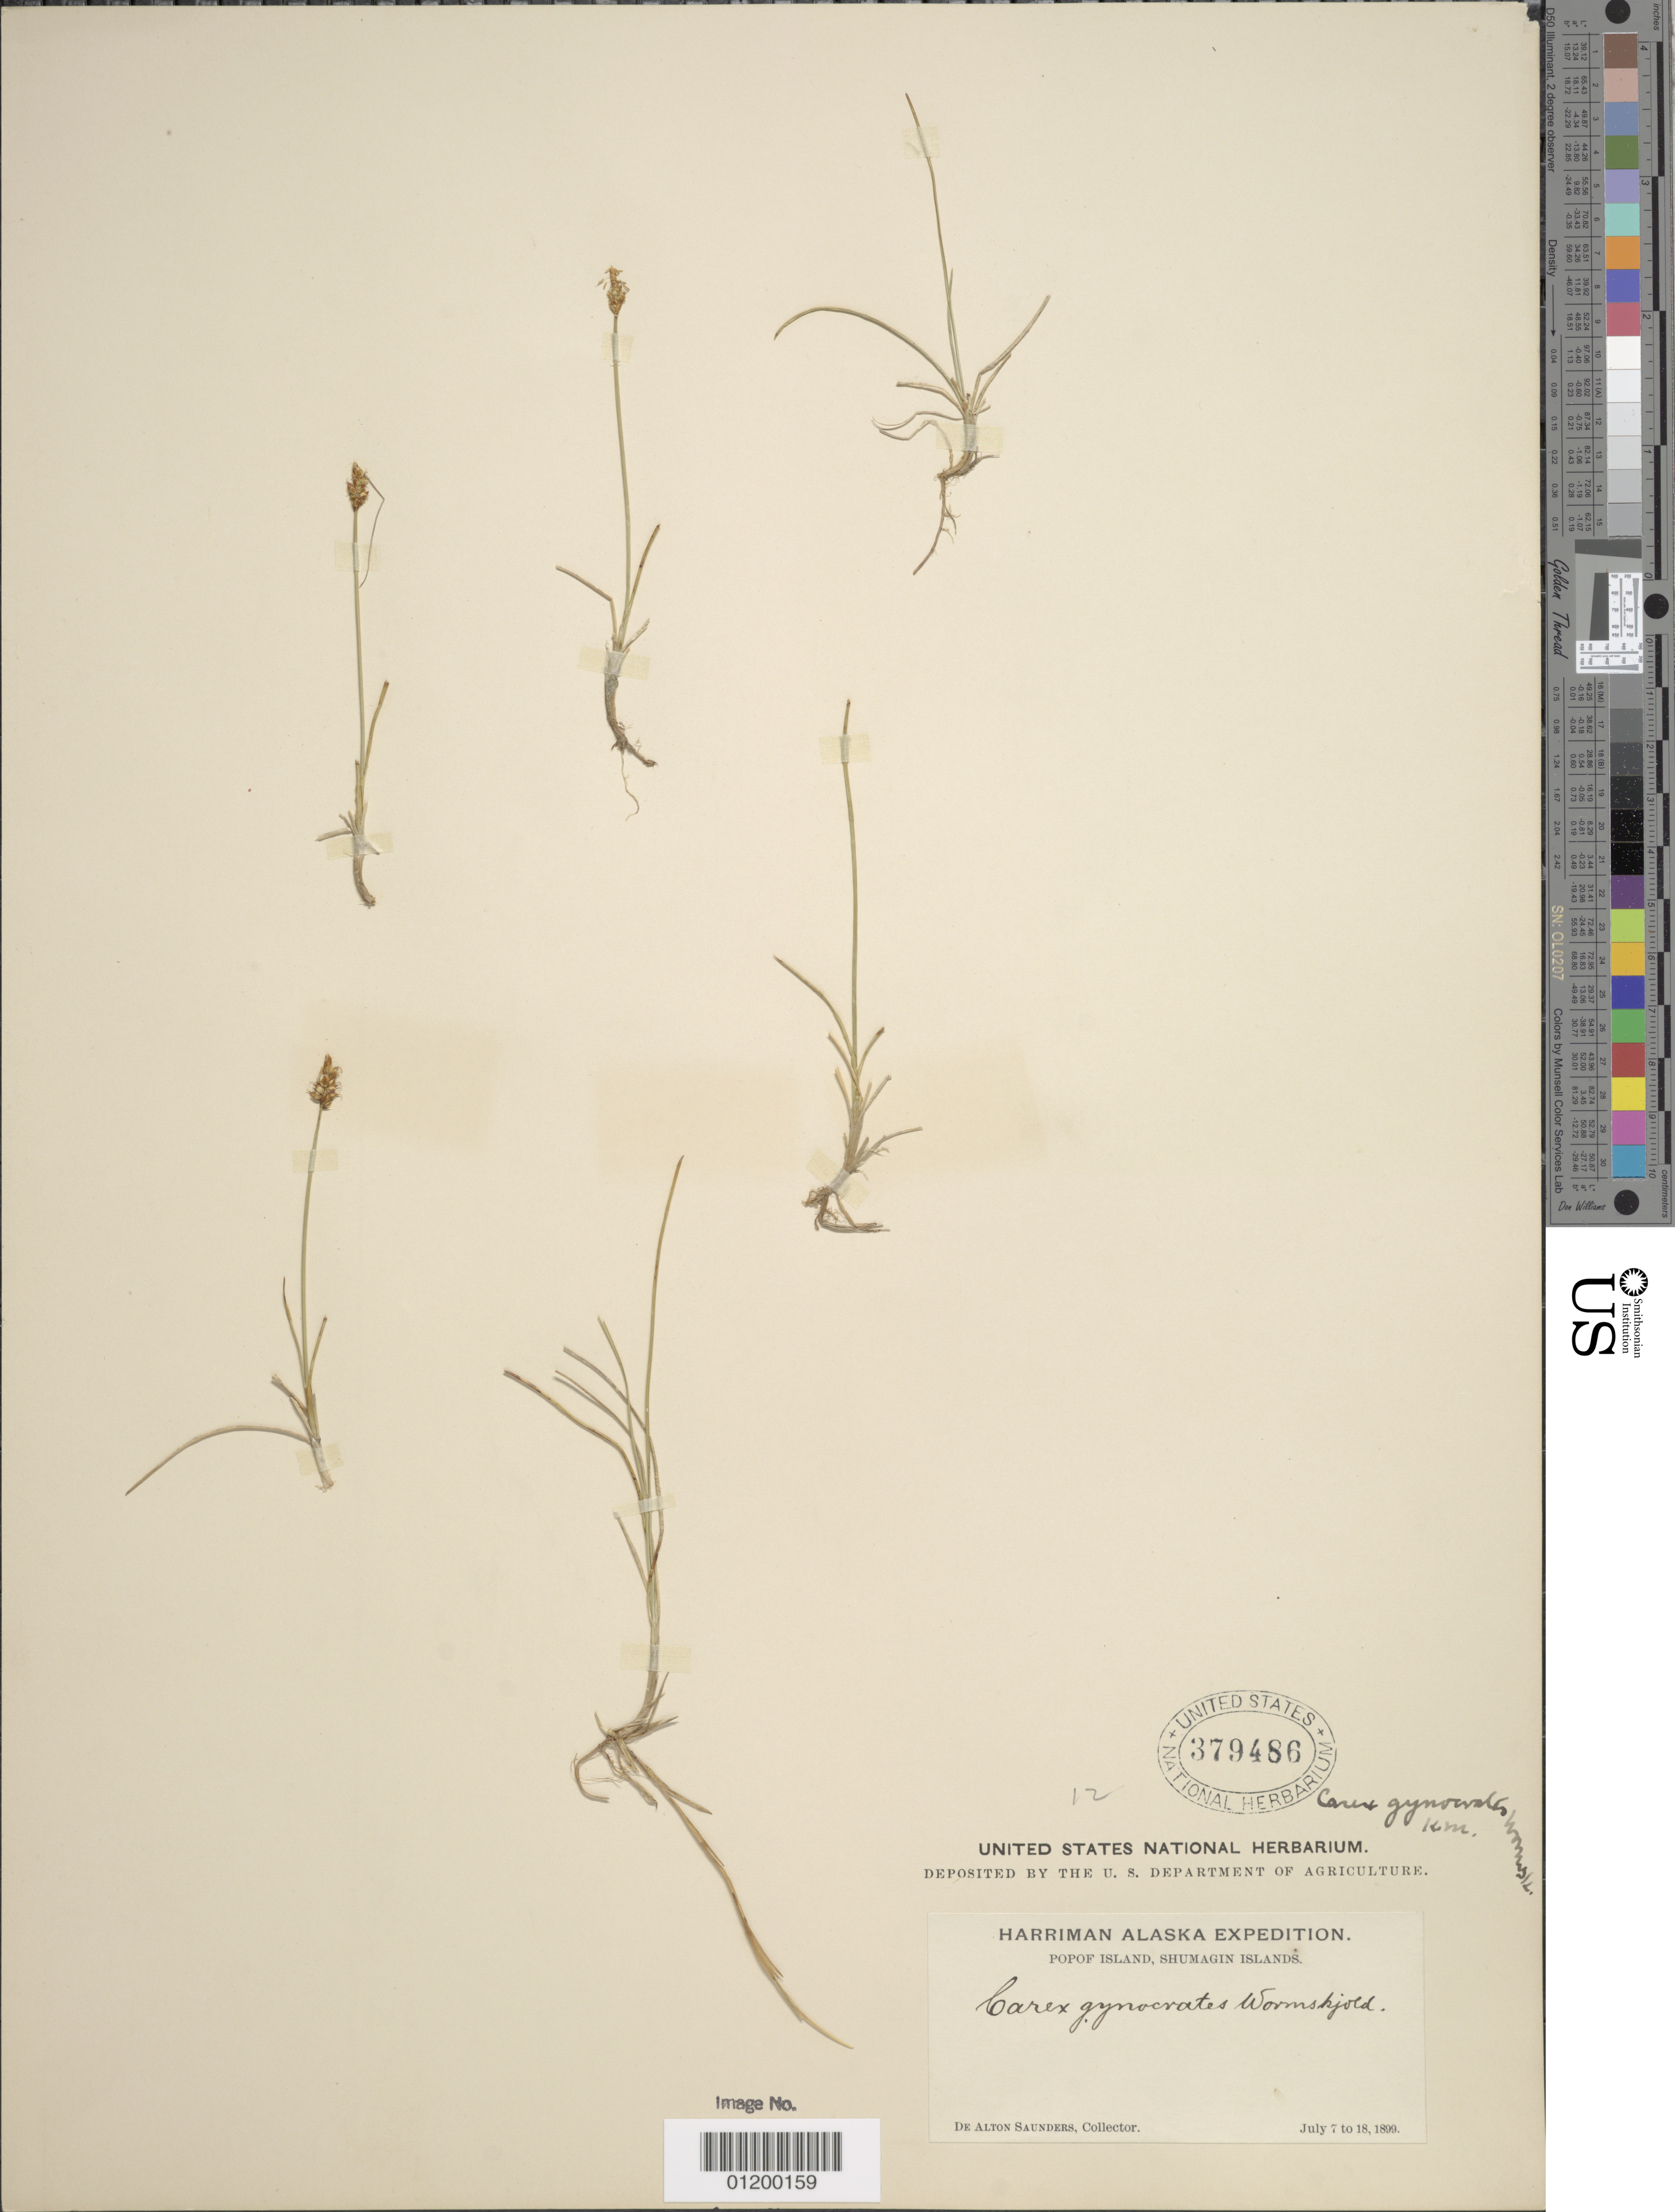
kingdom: Plantae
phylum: Tracheophyta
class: Liliopsida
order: Poales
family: Cyperaceae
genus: Carex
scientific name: Carex nardina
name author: (Hornem.) Fr.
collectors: D. A. Saunders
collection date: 1899-07-07/1899-07-18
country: United States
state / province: Alaska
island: Popof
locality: Popof Island, Shumagin Islands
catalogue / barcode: US 379486